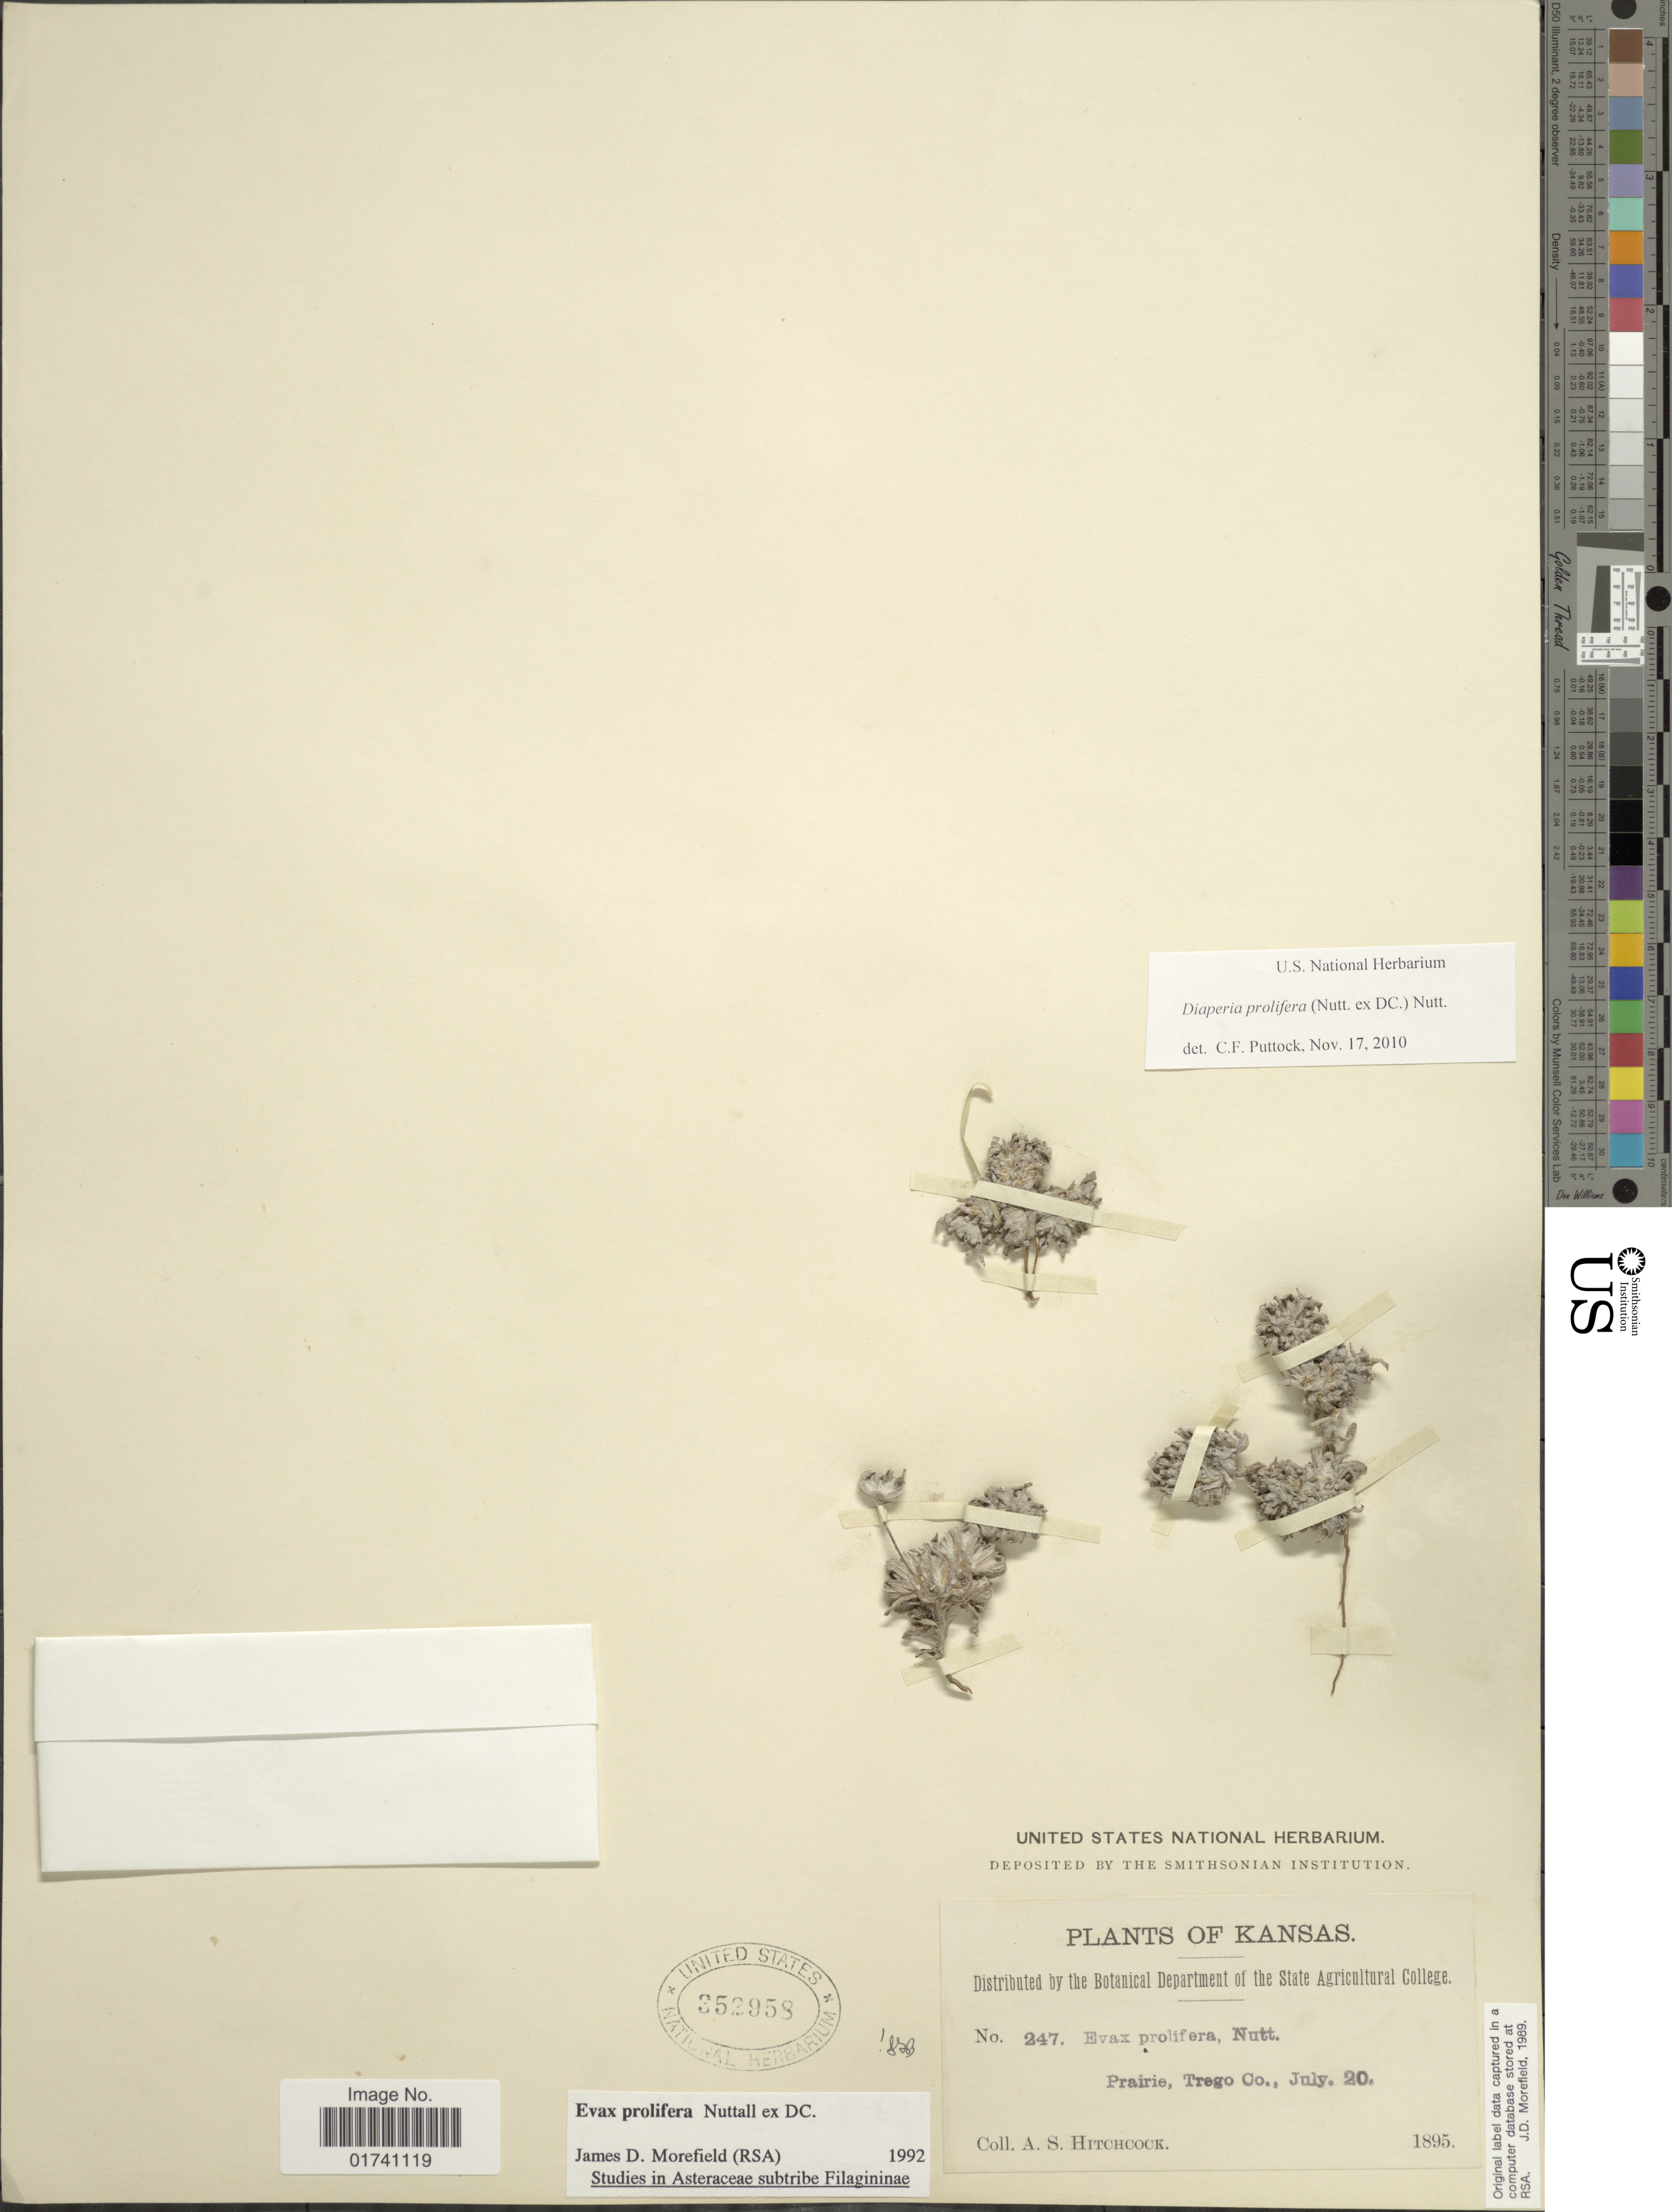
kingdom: Plantae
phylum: Tracheophyta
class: Magnoliopsida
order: Asterales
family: Asteraceae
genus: Diaperia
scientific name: Diaperia prolifera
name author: (Nutt. ex DC.) Morefield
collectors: A. S. Hitchcock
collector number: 247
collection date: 1895-07-20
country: United States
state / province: Kansas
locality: Prairie, Trego Co.,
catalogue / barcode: US 352958